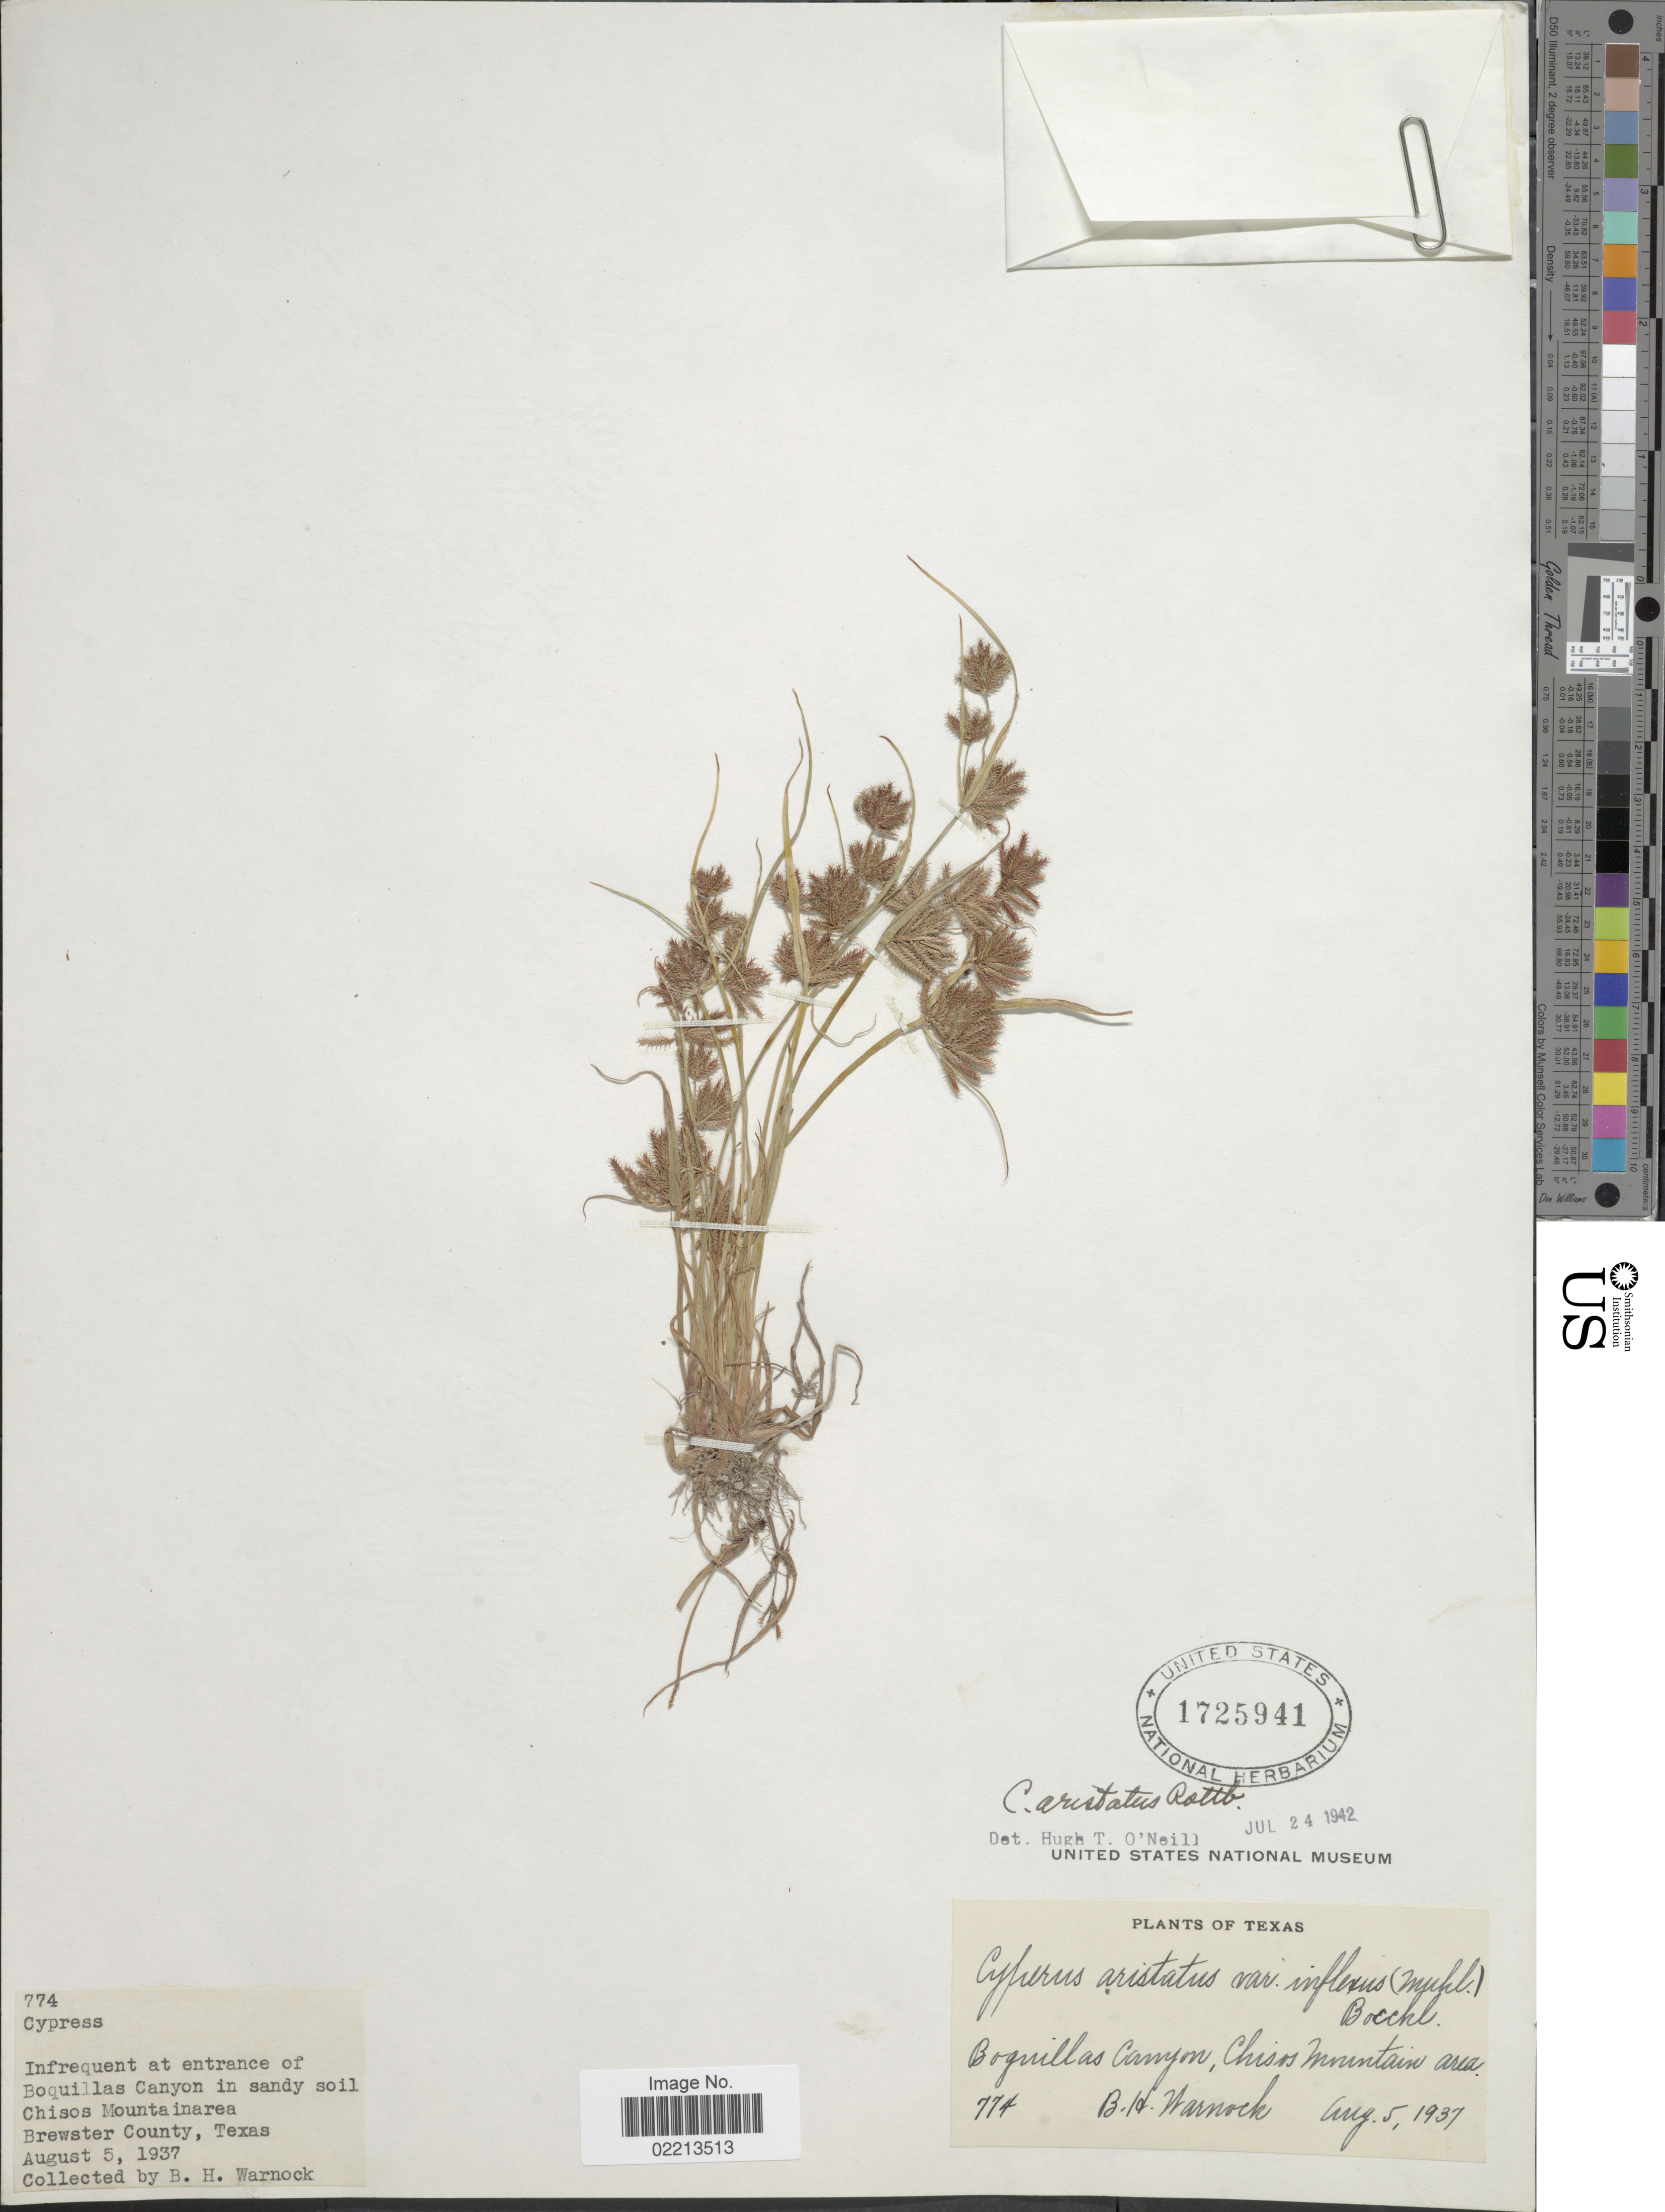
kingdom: Plantae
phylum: Tracheophyta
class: Liliopsida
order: Poales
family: Cyperaceae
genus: Cyperus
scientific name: Cyperus squarrosus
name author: L.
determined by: Strong, Mark T., (BOT), Smithsonian Institution - National Museum of Natural History (UNITED STATES)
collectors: B. H. Warnock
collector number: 774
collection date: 1937-08-05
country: United States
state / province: Texas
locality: Entrance of Boquillas Canyon, Chisos Mountain area, Brewster County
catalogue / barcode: US 1725941